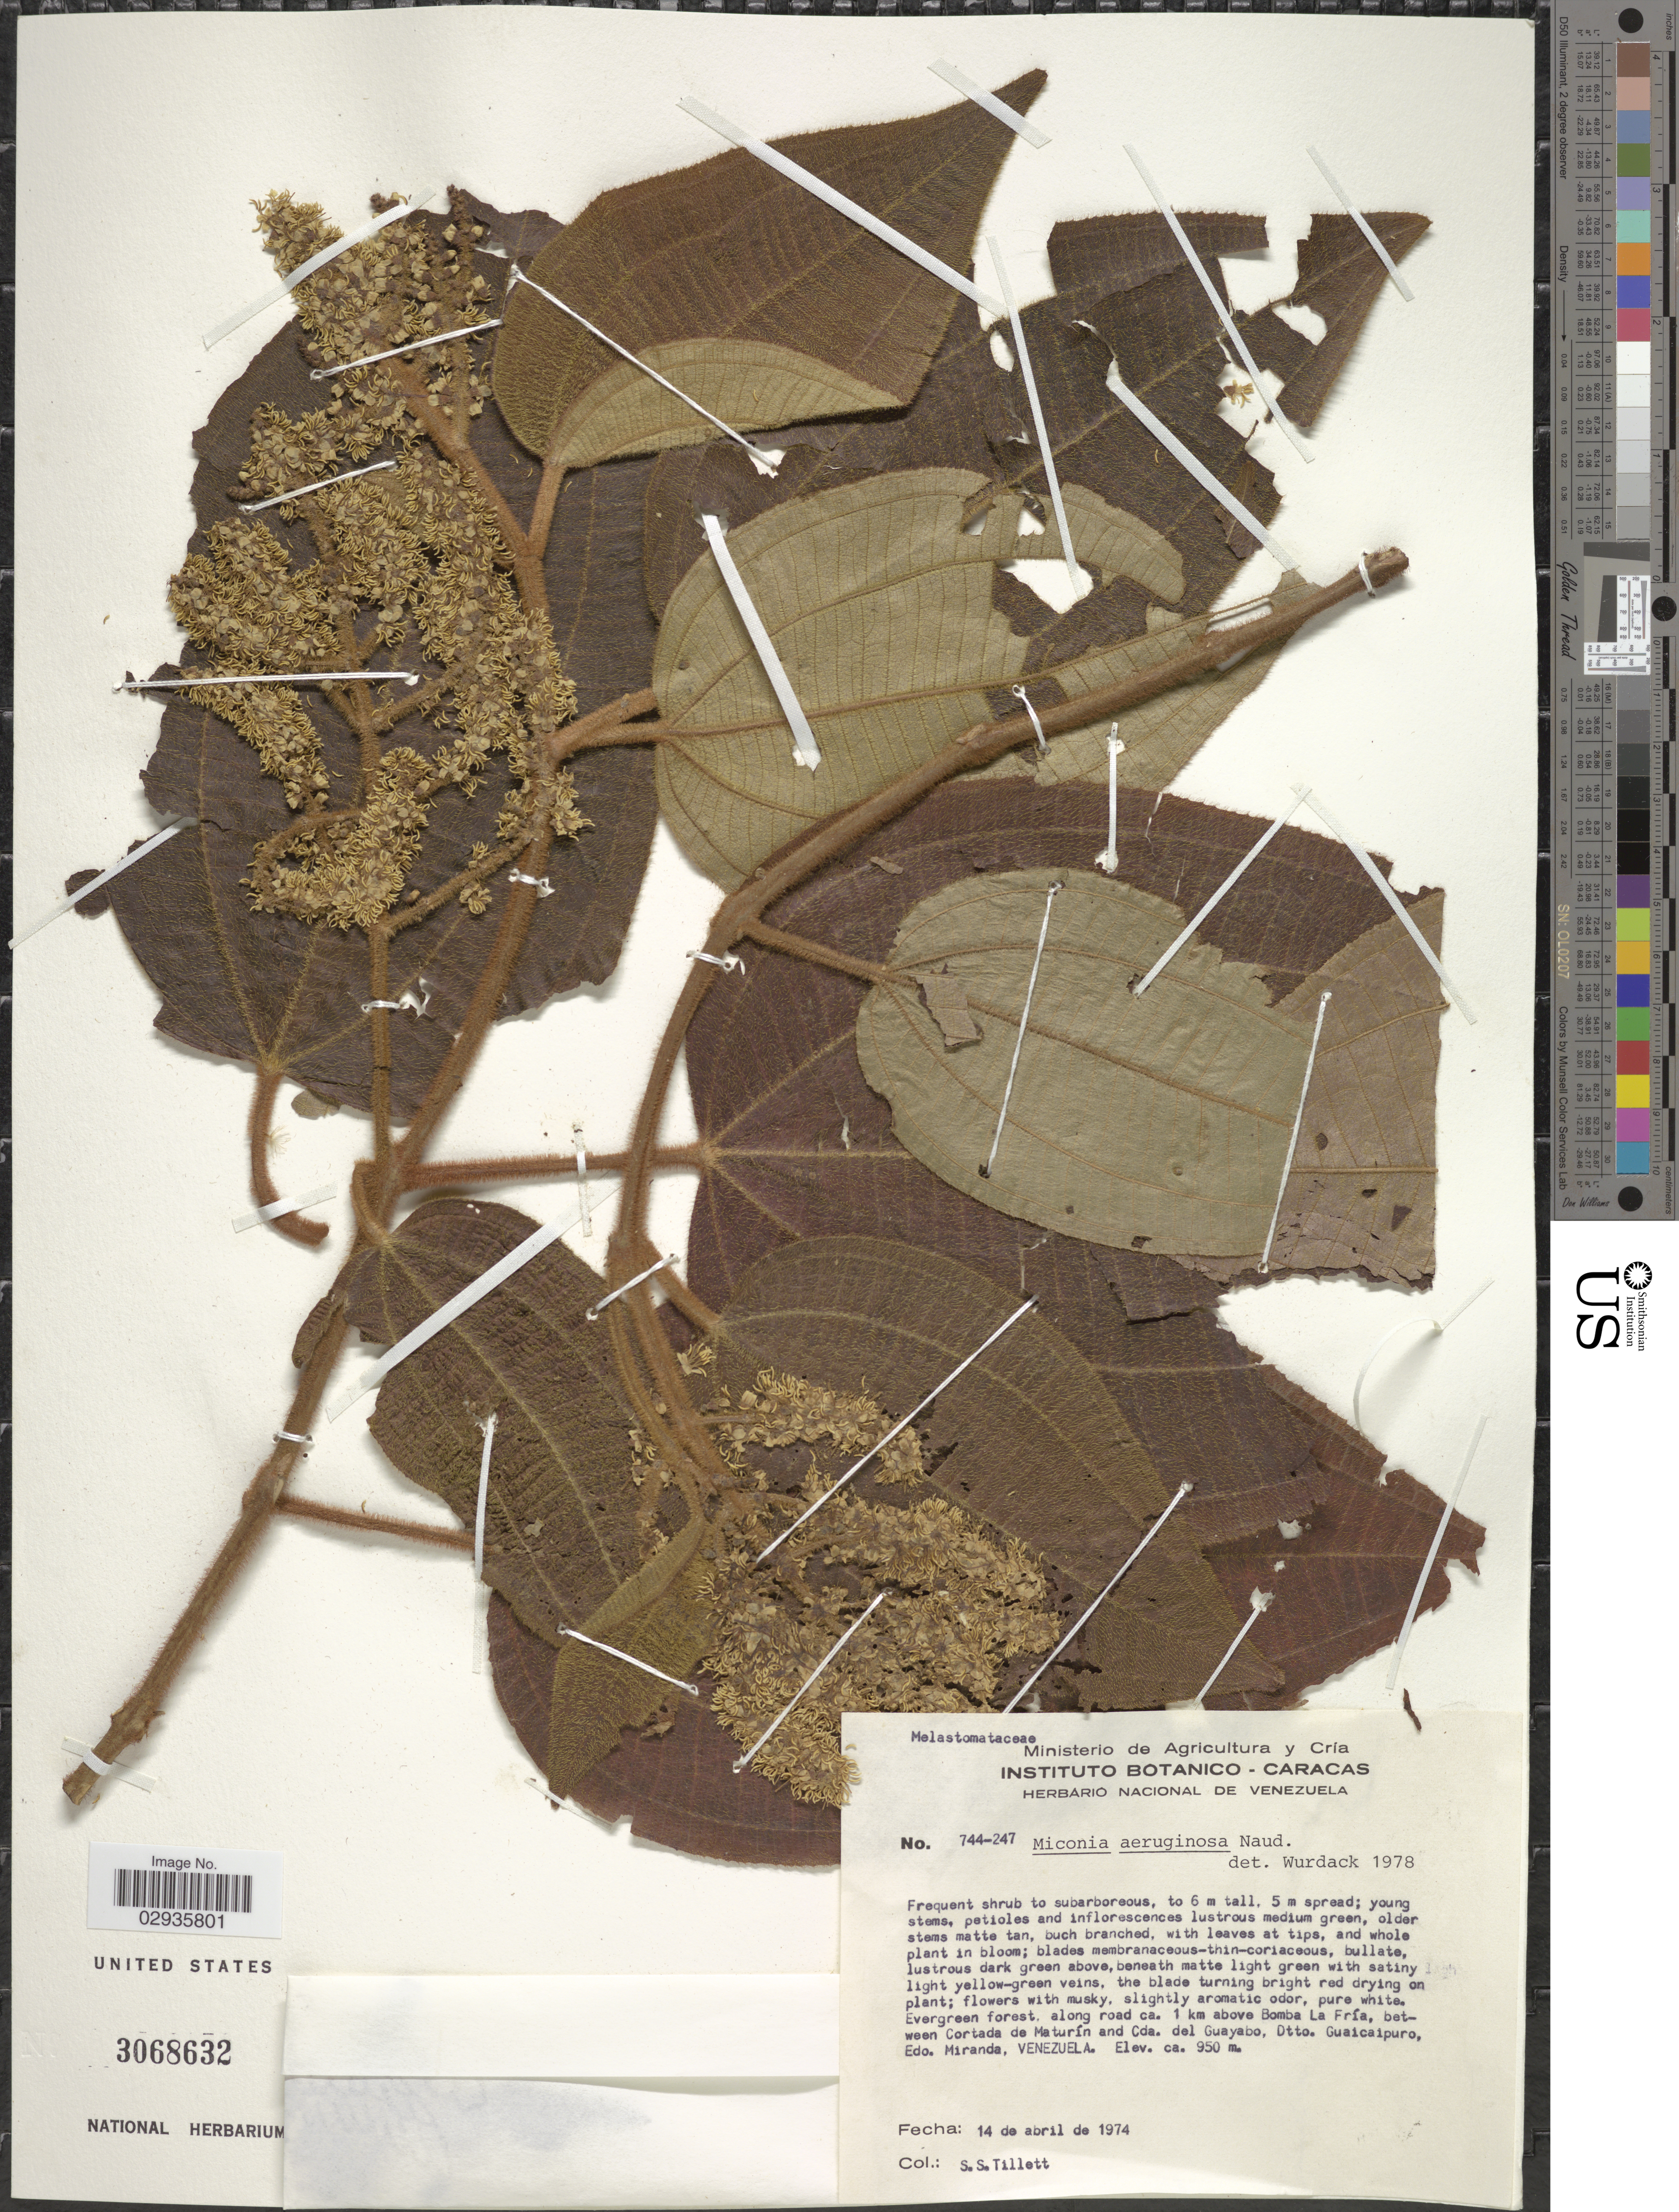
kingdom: Plantae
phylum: Tracheophyta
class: Magnoliopsida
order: Myrtales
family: Melastomataceae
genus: Miconia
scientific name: Miconia aeruginosa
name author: Naudin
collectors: S. S. Tillett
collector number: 744-247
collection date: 1974-04-14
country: Venezuela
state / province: Miranda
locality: Along road ca. 1 km above Bomba La Fría, between Cortada de Maturín and Cda. del Guayabo, Dtto. Guaicaipuro.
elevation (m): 950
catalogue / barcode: US 3068632